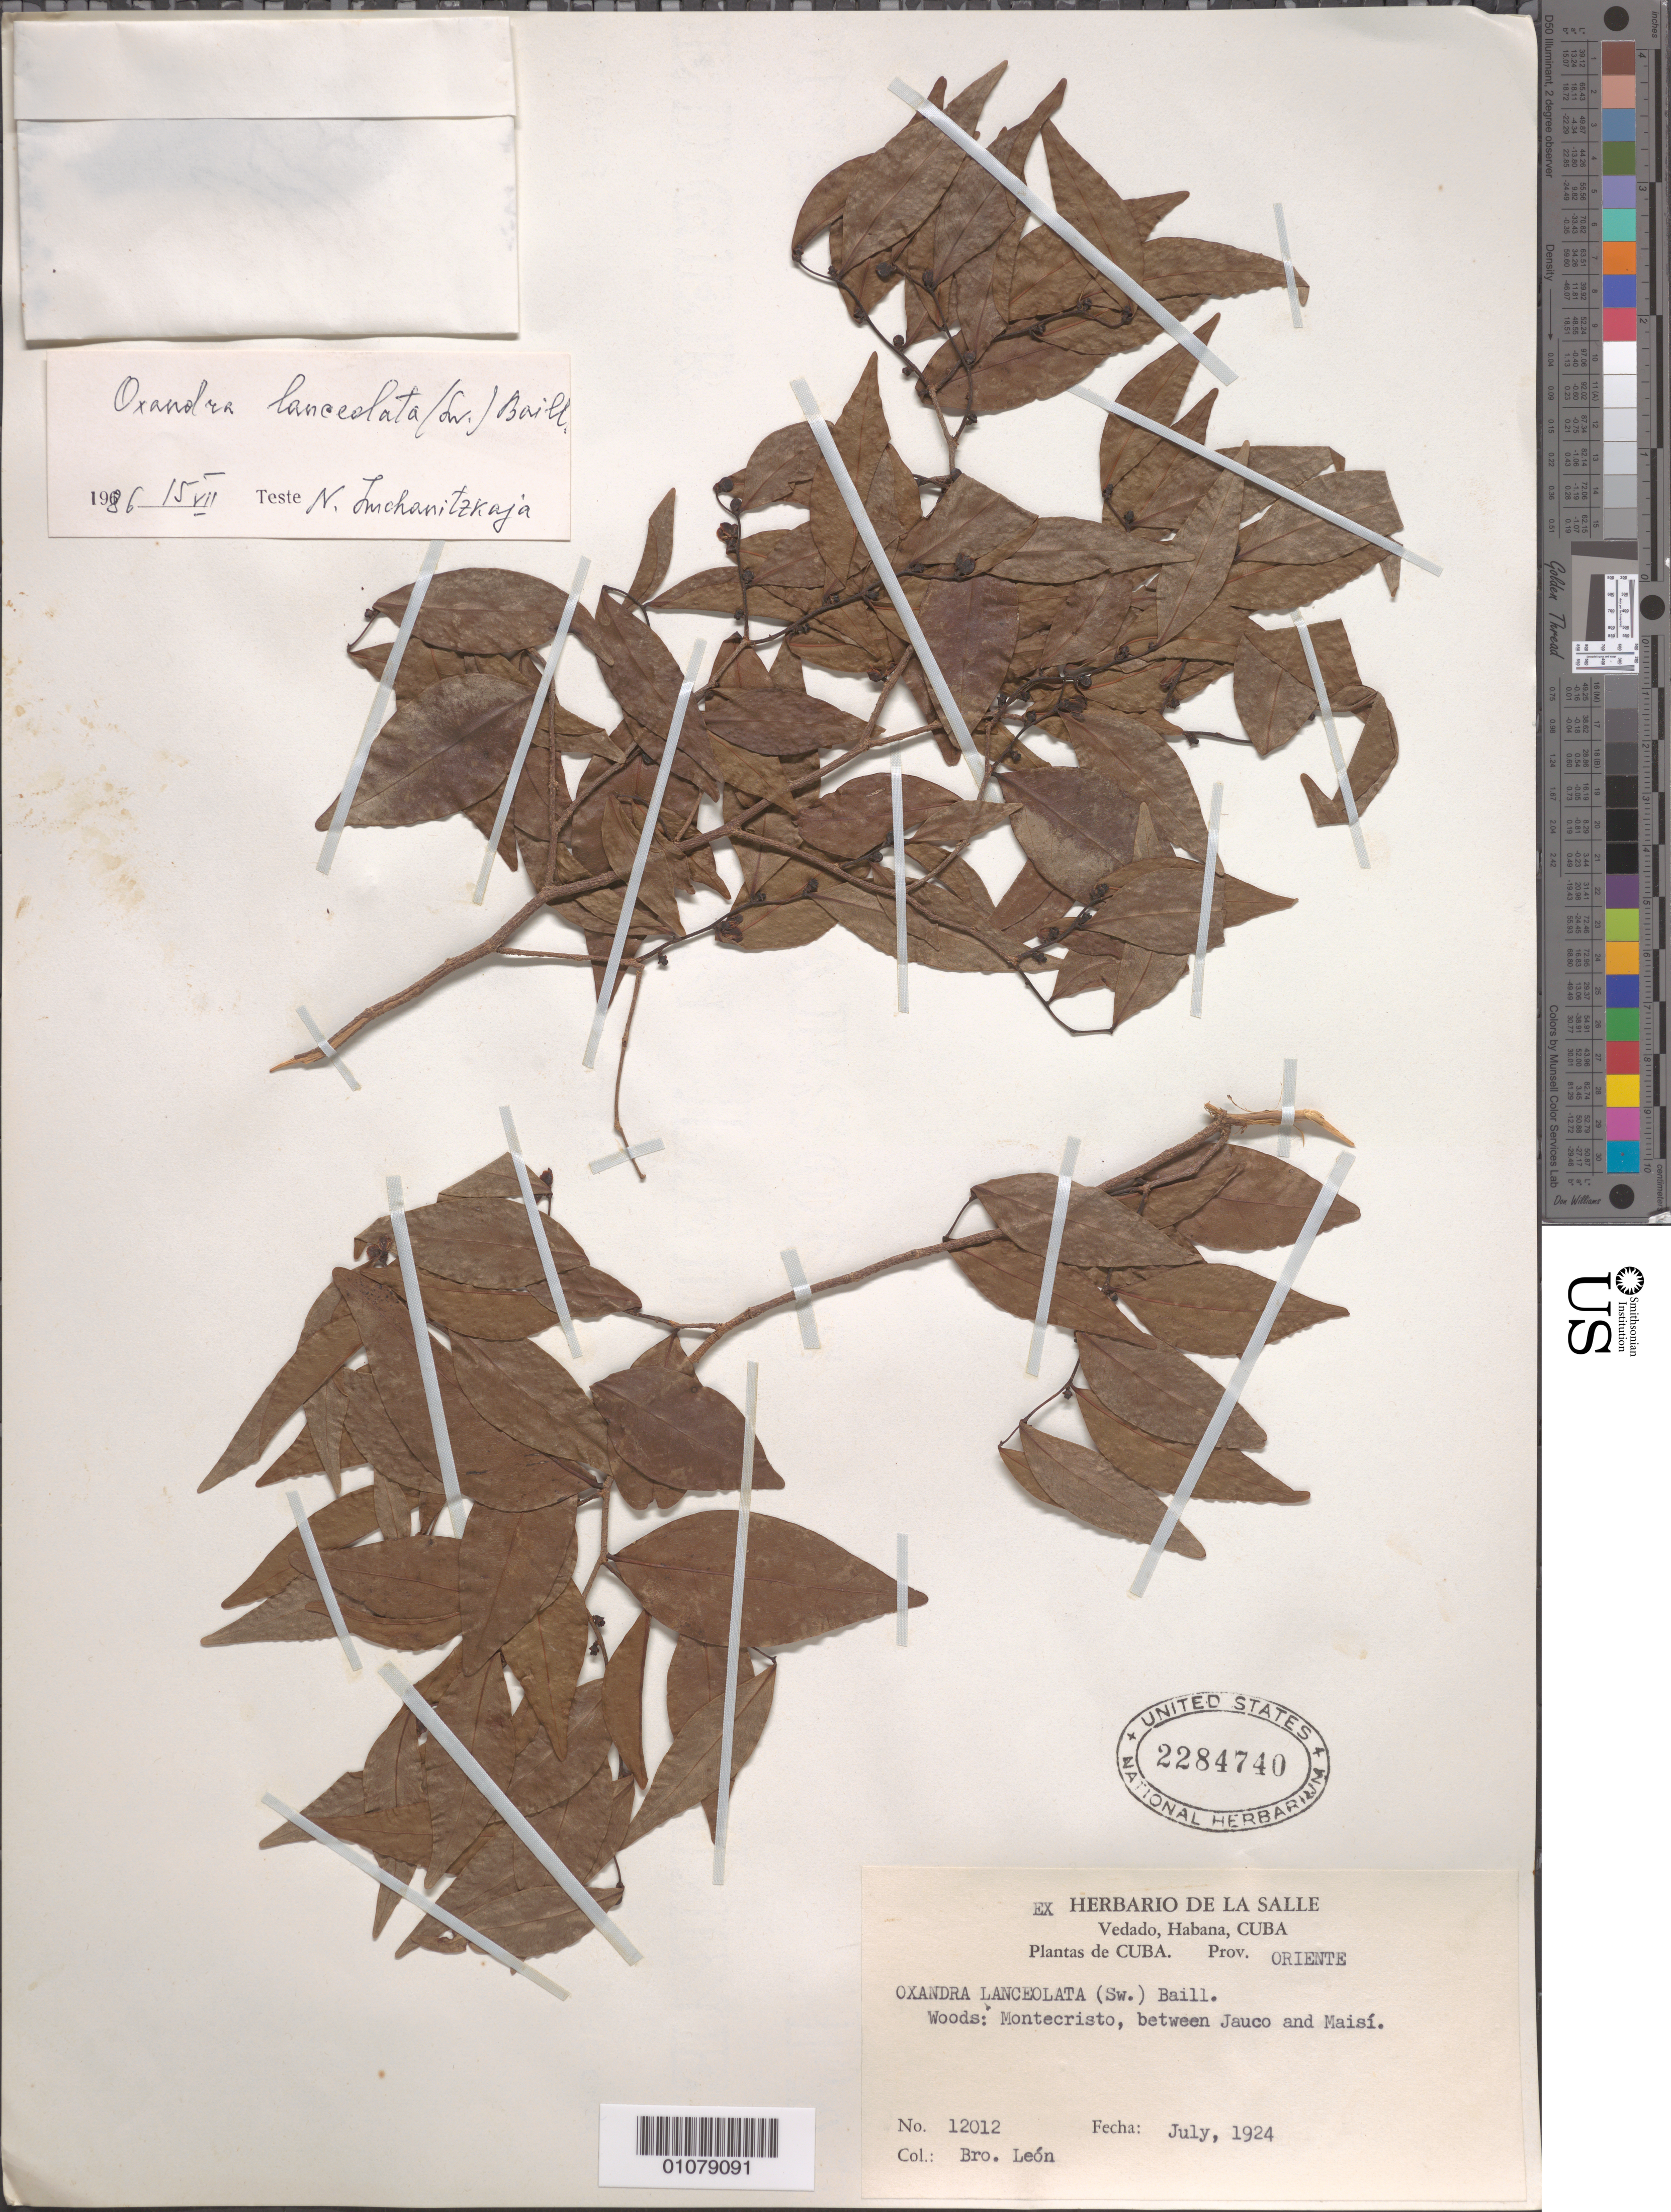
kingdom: Plantae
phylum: Tracheophyta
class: Magnoliopsida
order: Magnoliales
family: Annonaceae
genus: Oxandra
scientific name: Oxandra lanceolata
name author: (Sw.) Baill.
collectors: Bro. León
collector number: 12012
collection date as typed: Jul 1924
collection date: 1924-07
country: Cuba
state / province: Guantánamo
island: Cuba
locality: Prov Oriente Woods: Montecristo, between Jauco and Maisi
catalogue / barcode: US 2284740